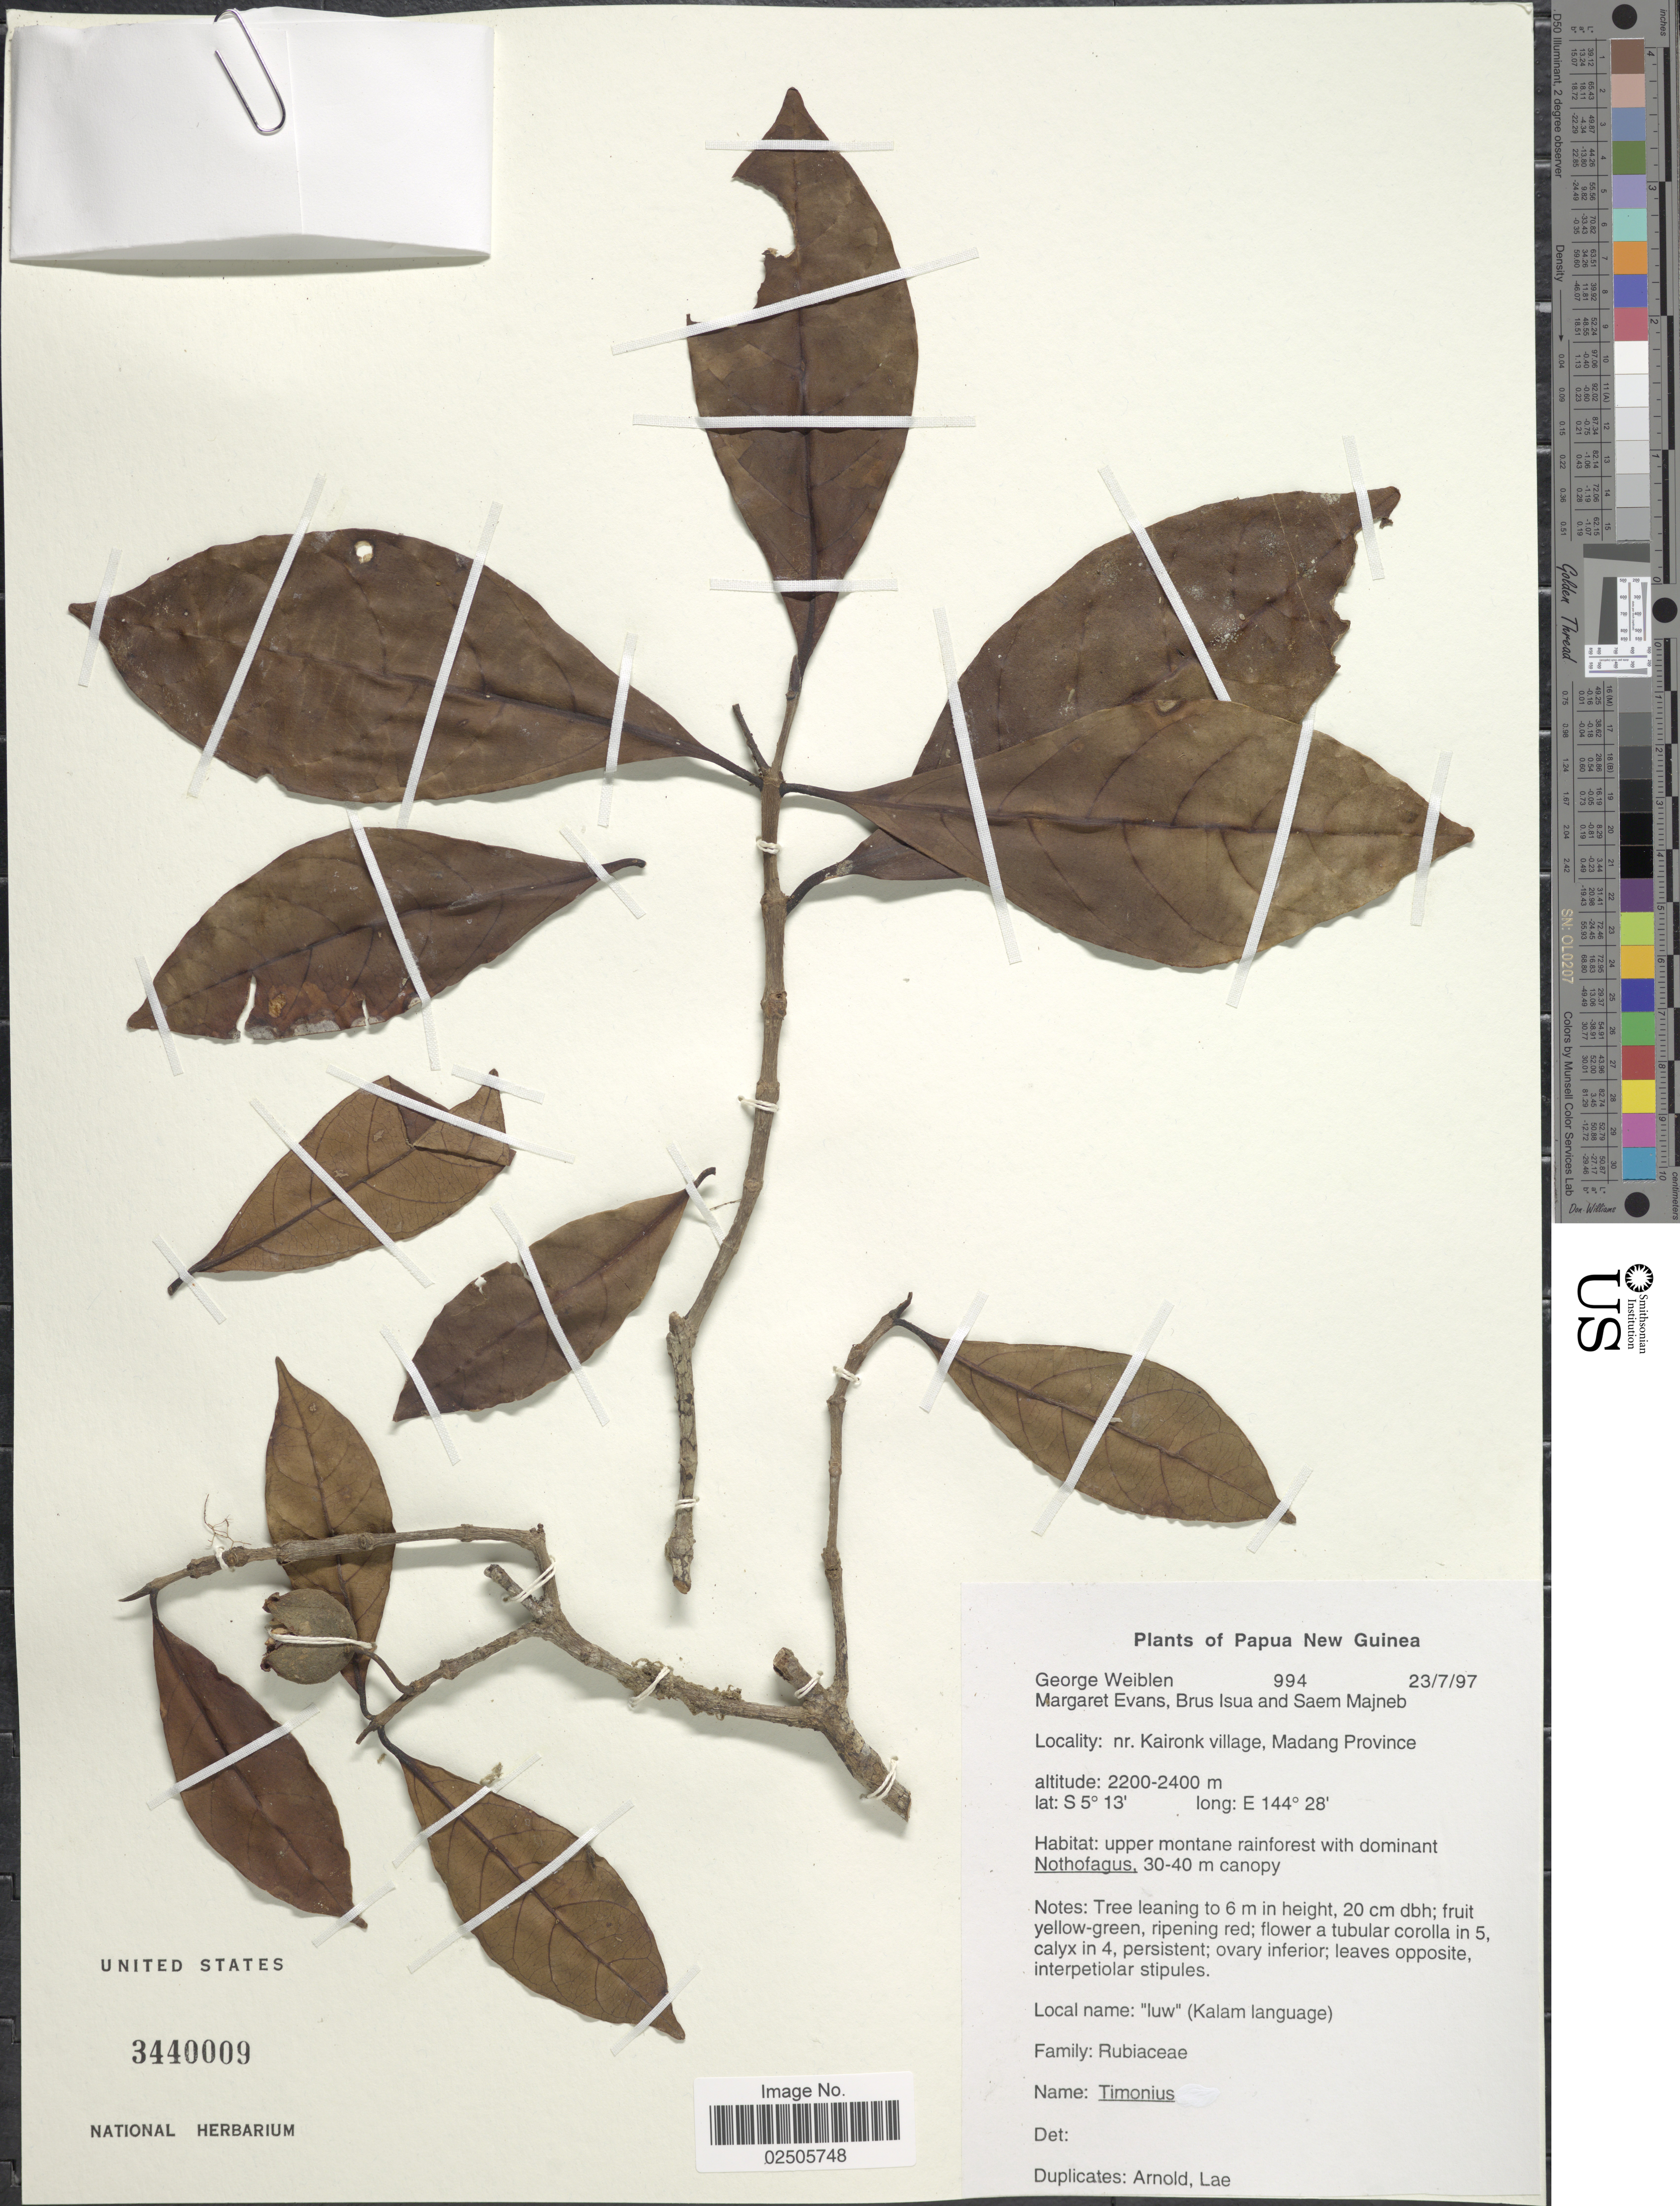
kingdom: Plantae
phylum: Tracheophyta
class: Magnoliopsida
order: Gentianales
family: Rubiaceae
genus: Timonius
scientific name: Timonius sp.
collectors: G. D. Weiblen, M. Evans, B. Isua & S. Majneb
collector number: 994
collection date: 1997-07-23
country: Papua New Guinea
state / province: Madang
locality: Nr. Kaironk village, Madang Province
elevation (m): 2200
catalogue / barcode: US 3440009